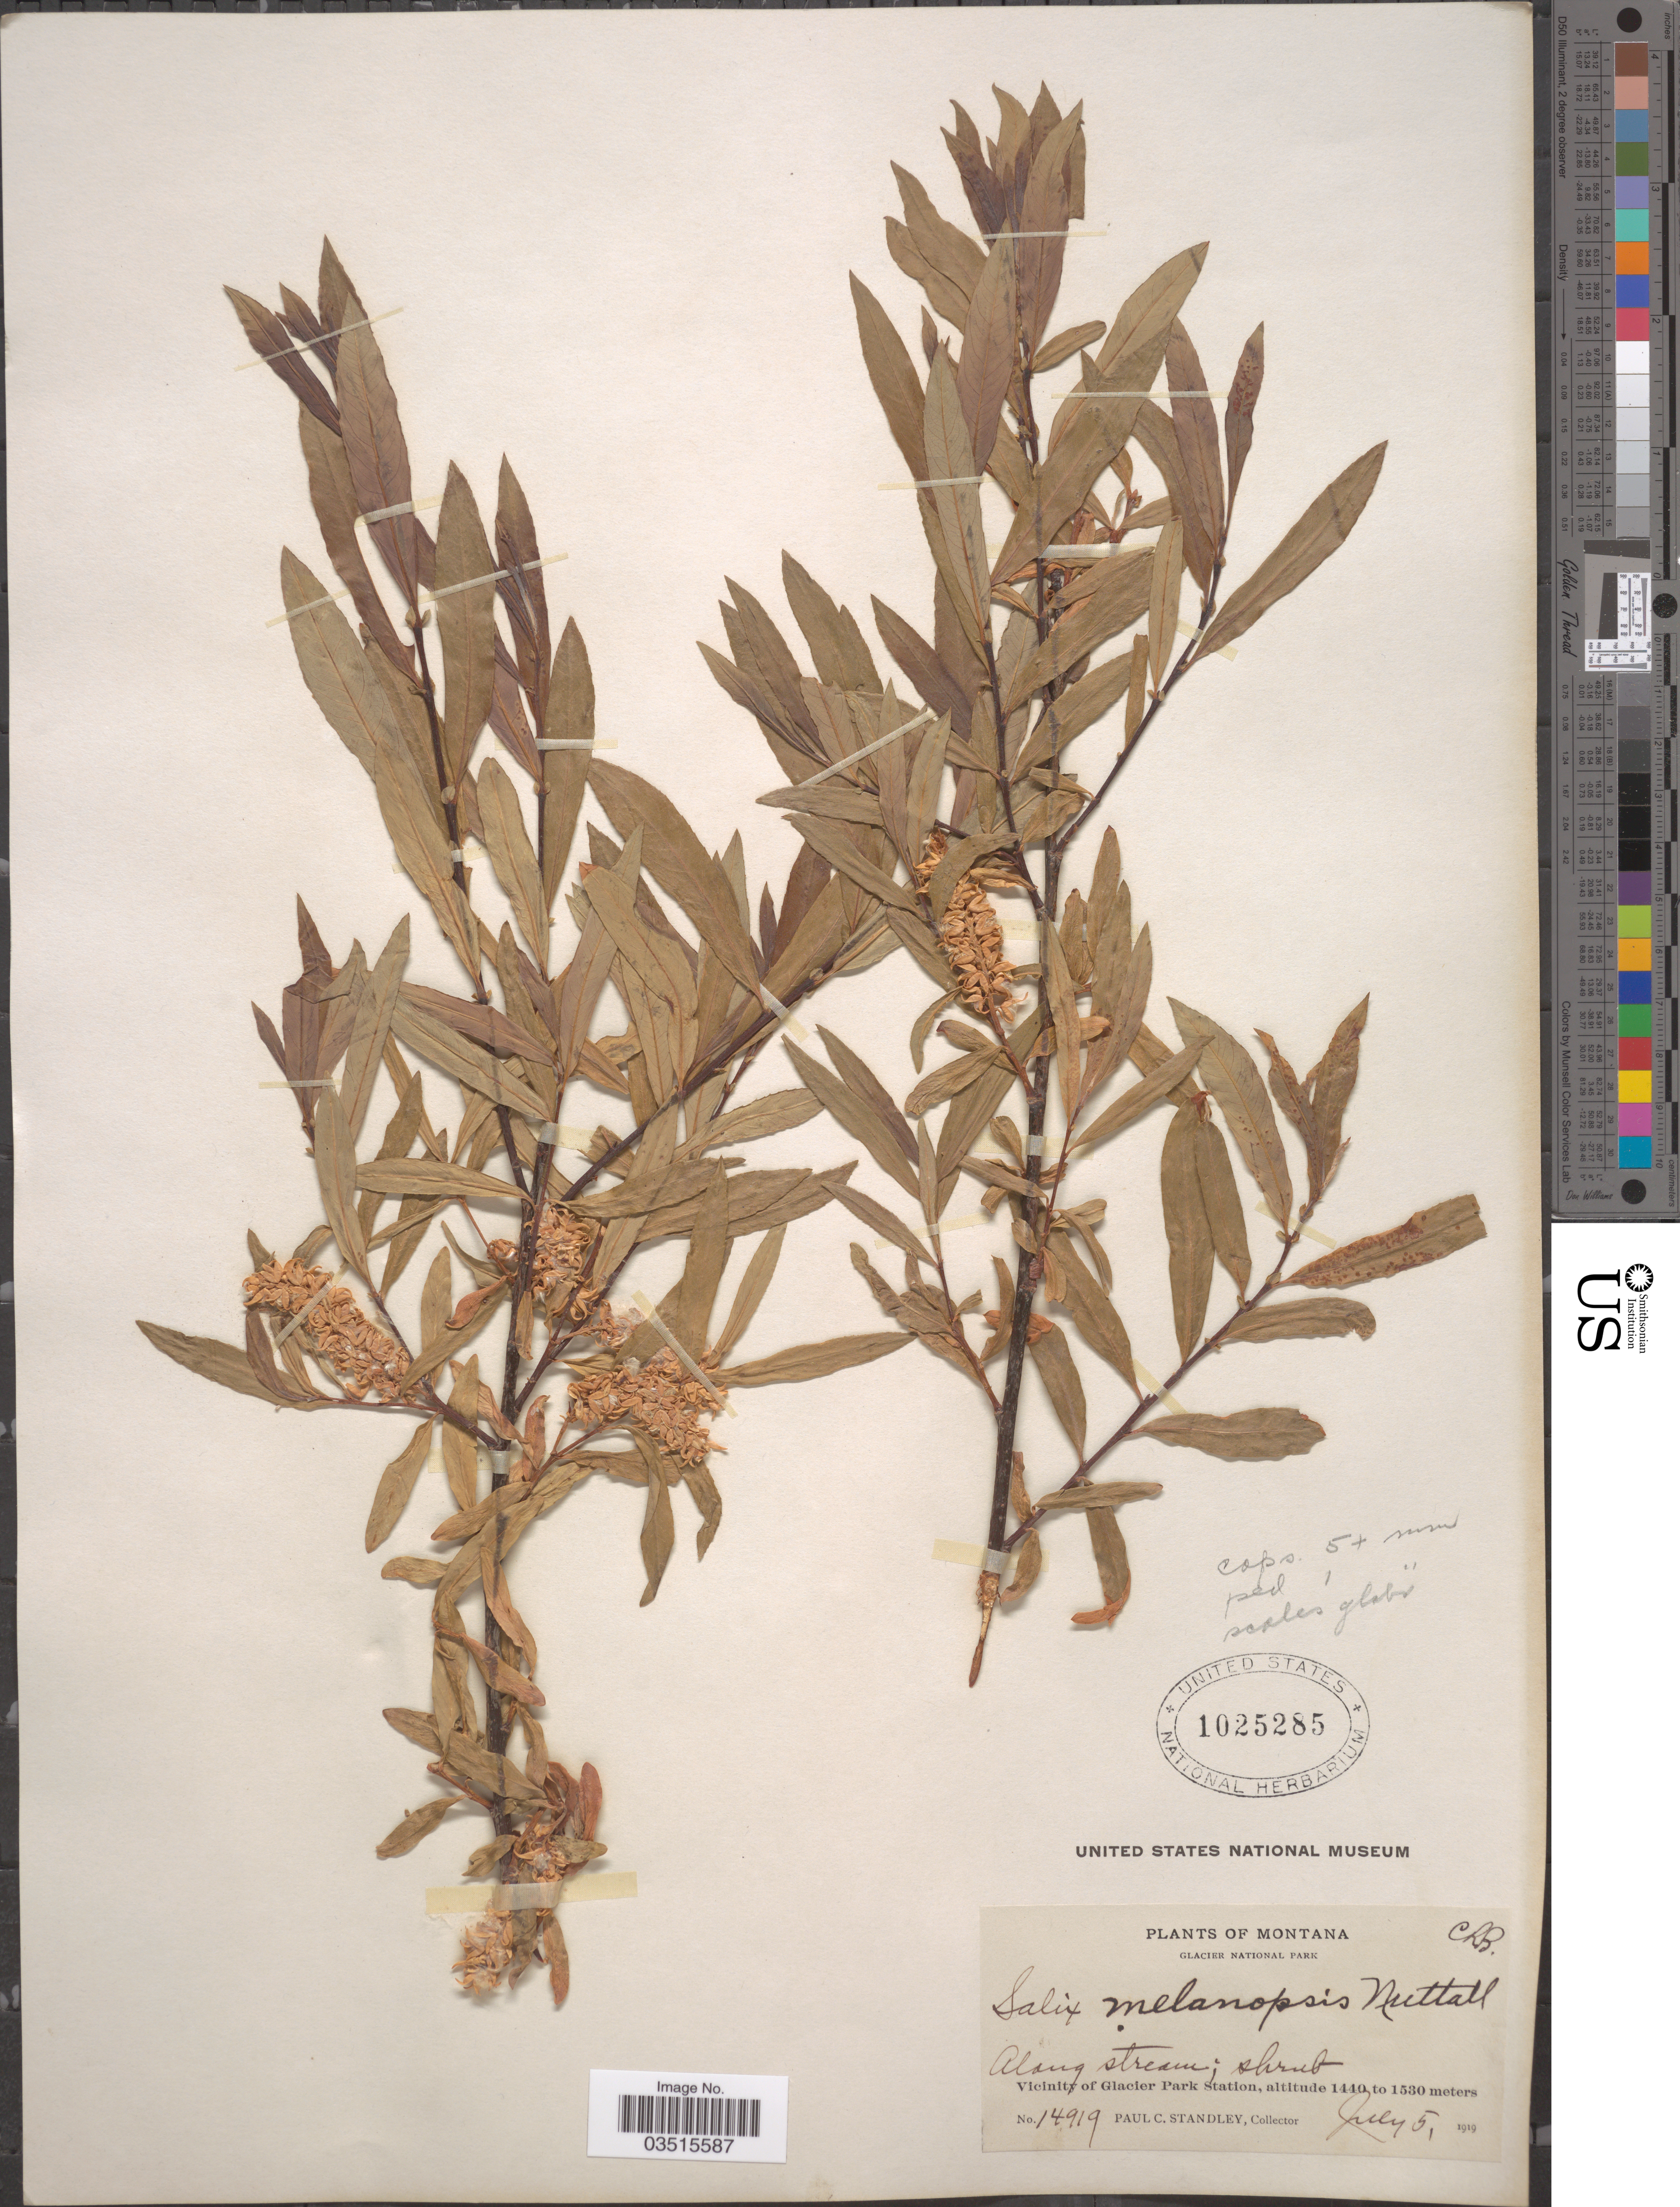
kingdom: Plantae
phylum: Tracheophyta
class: Magnoliopsida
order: Malpighiales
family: Salicaceae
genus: Salix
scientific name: Salix melanopsis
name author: Nutt.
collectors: P. C. Standley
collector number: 14919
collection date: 1919-07-05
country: United States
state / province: Montana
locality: Along stream. Vicinity of Glacier Park Station.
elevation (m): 1440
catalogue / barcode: US 1025285